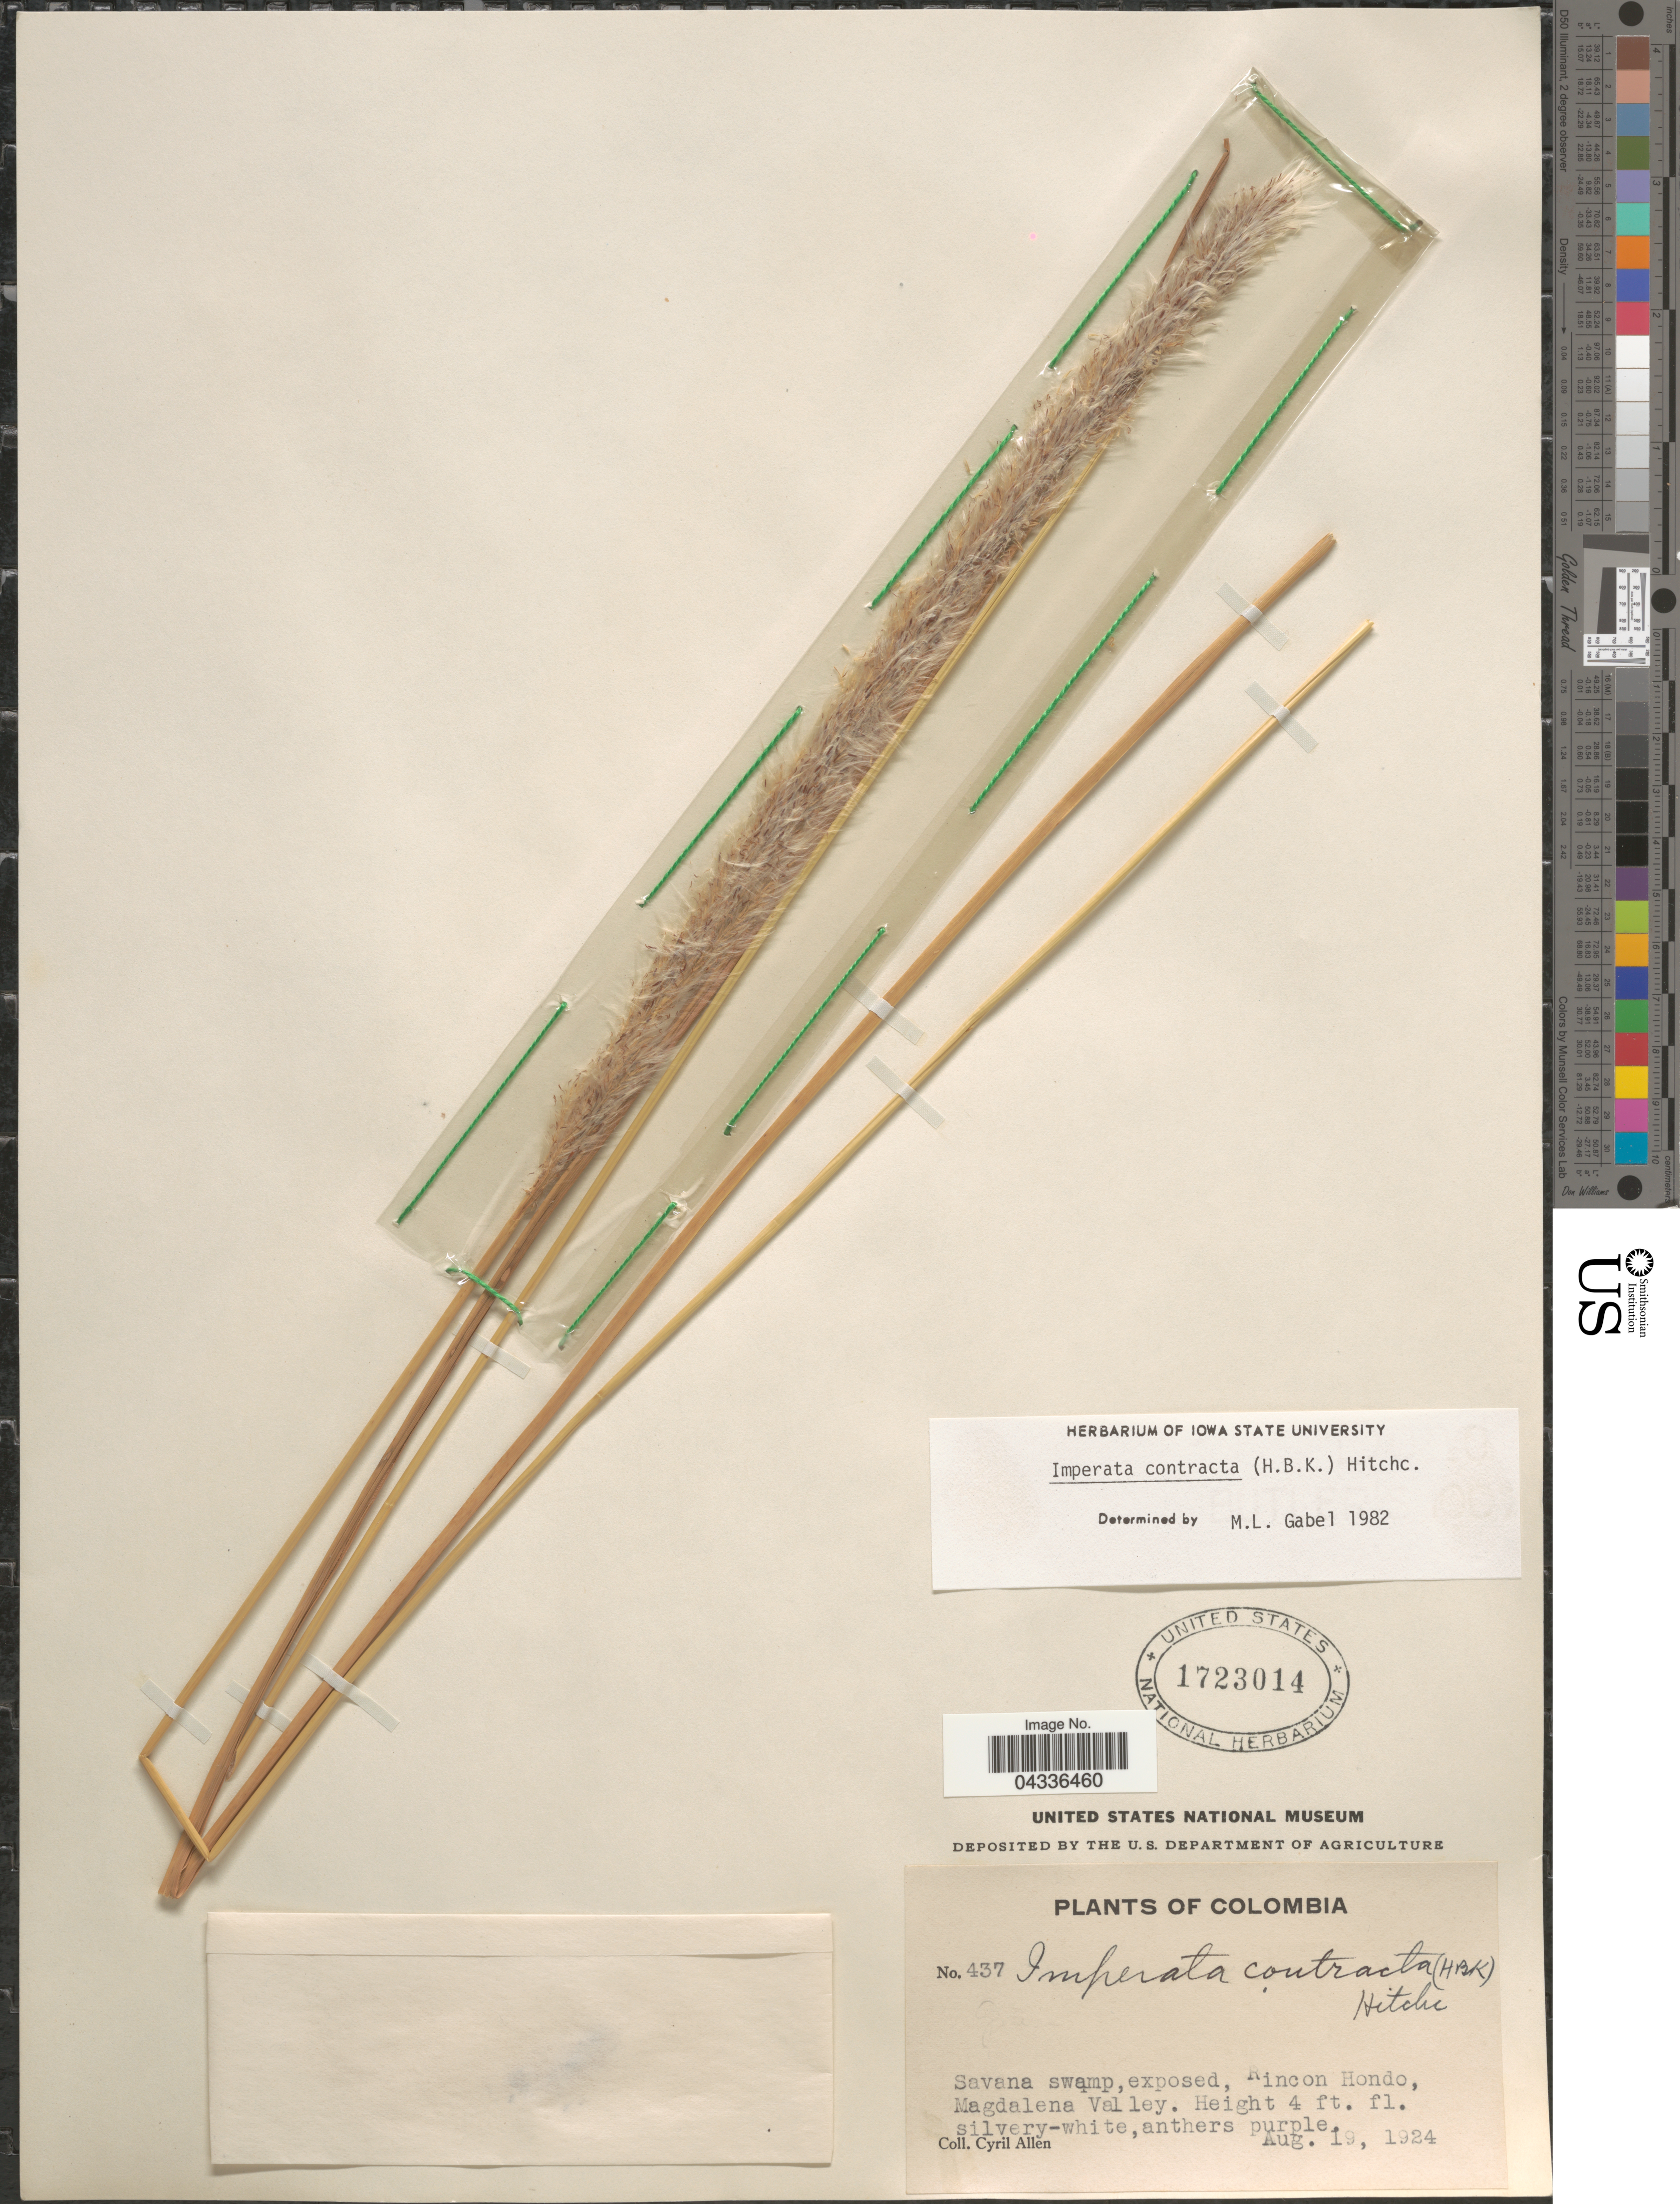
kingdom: Plantae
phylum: Tracheophyta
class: Liliopsida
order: Poales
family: Poaceae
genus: Imperata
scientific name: Imperata contracta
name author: (Kunth) Hitchc.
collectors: C. Allen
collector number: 437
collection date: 1924-08-19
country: Colombia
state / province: Magdalena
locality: Savana swamp, exposed, Rincon Hondo, Magdalena Valley.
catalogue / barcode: US 1723014